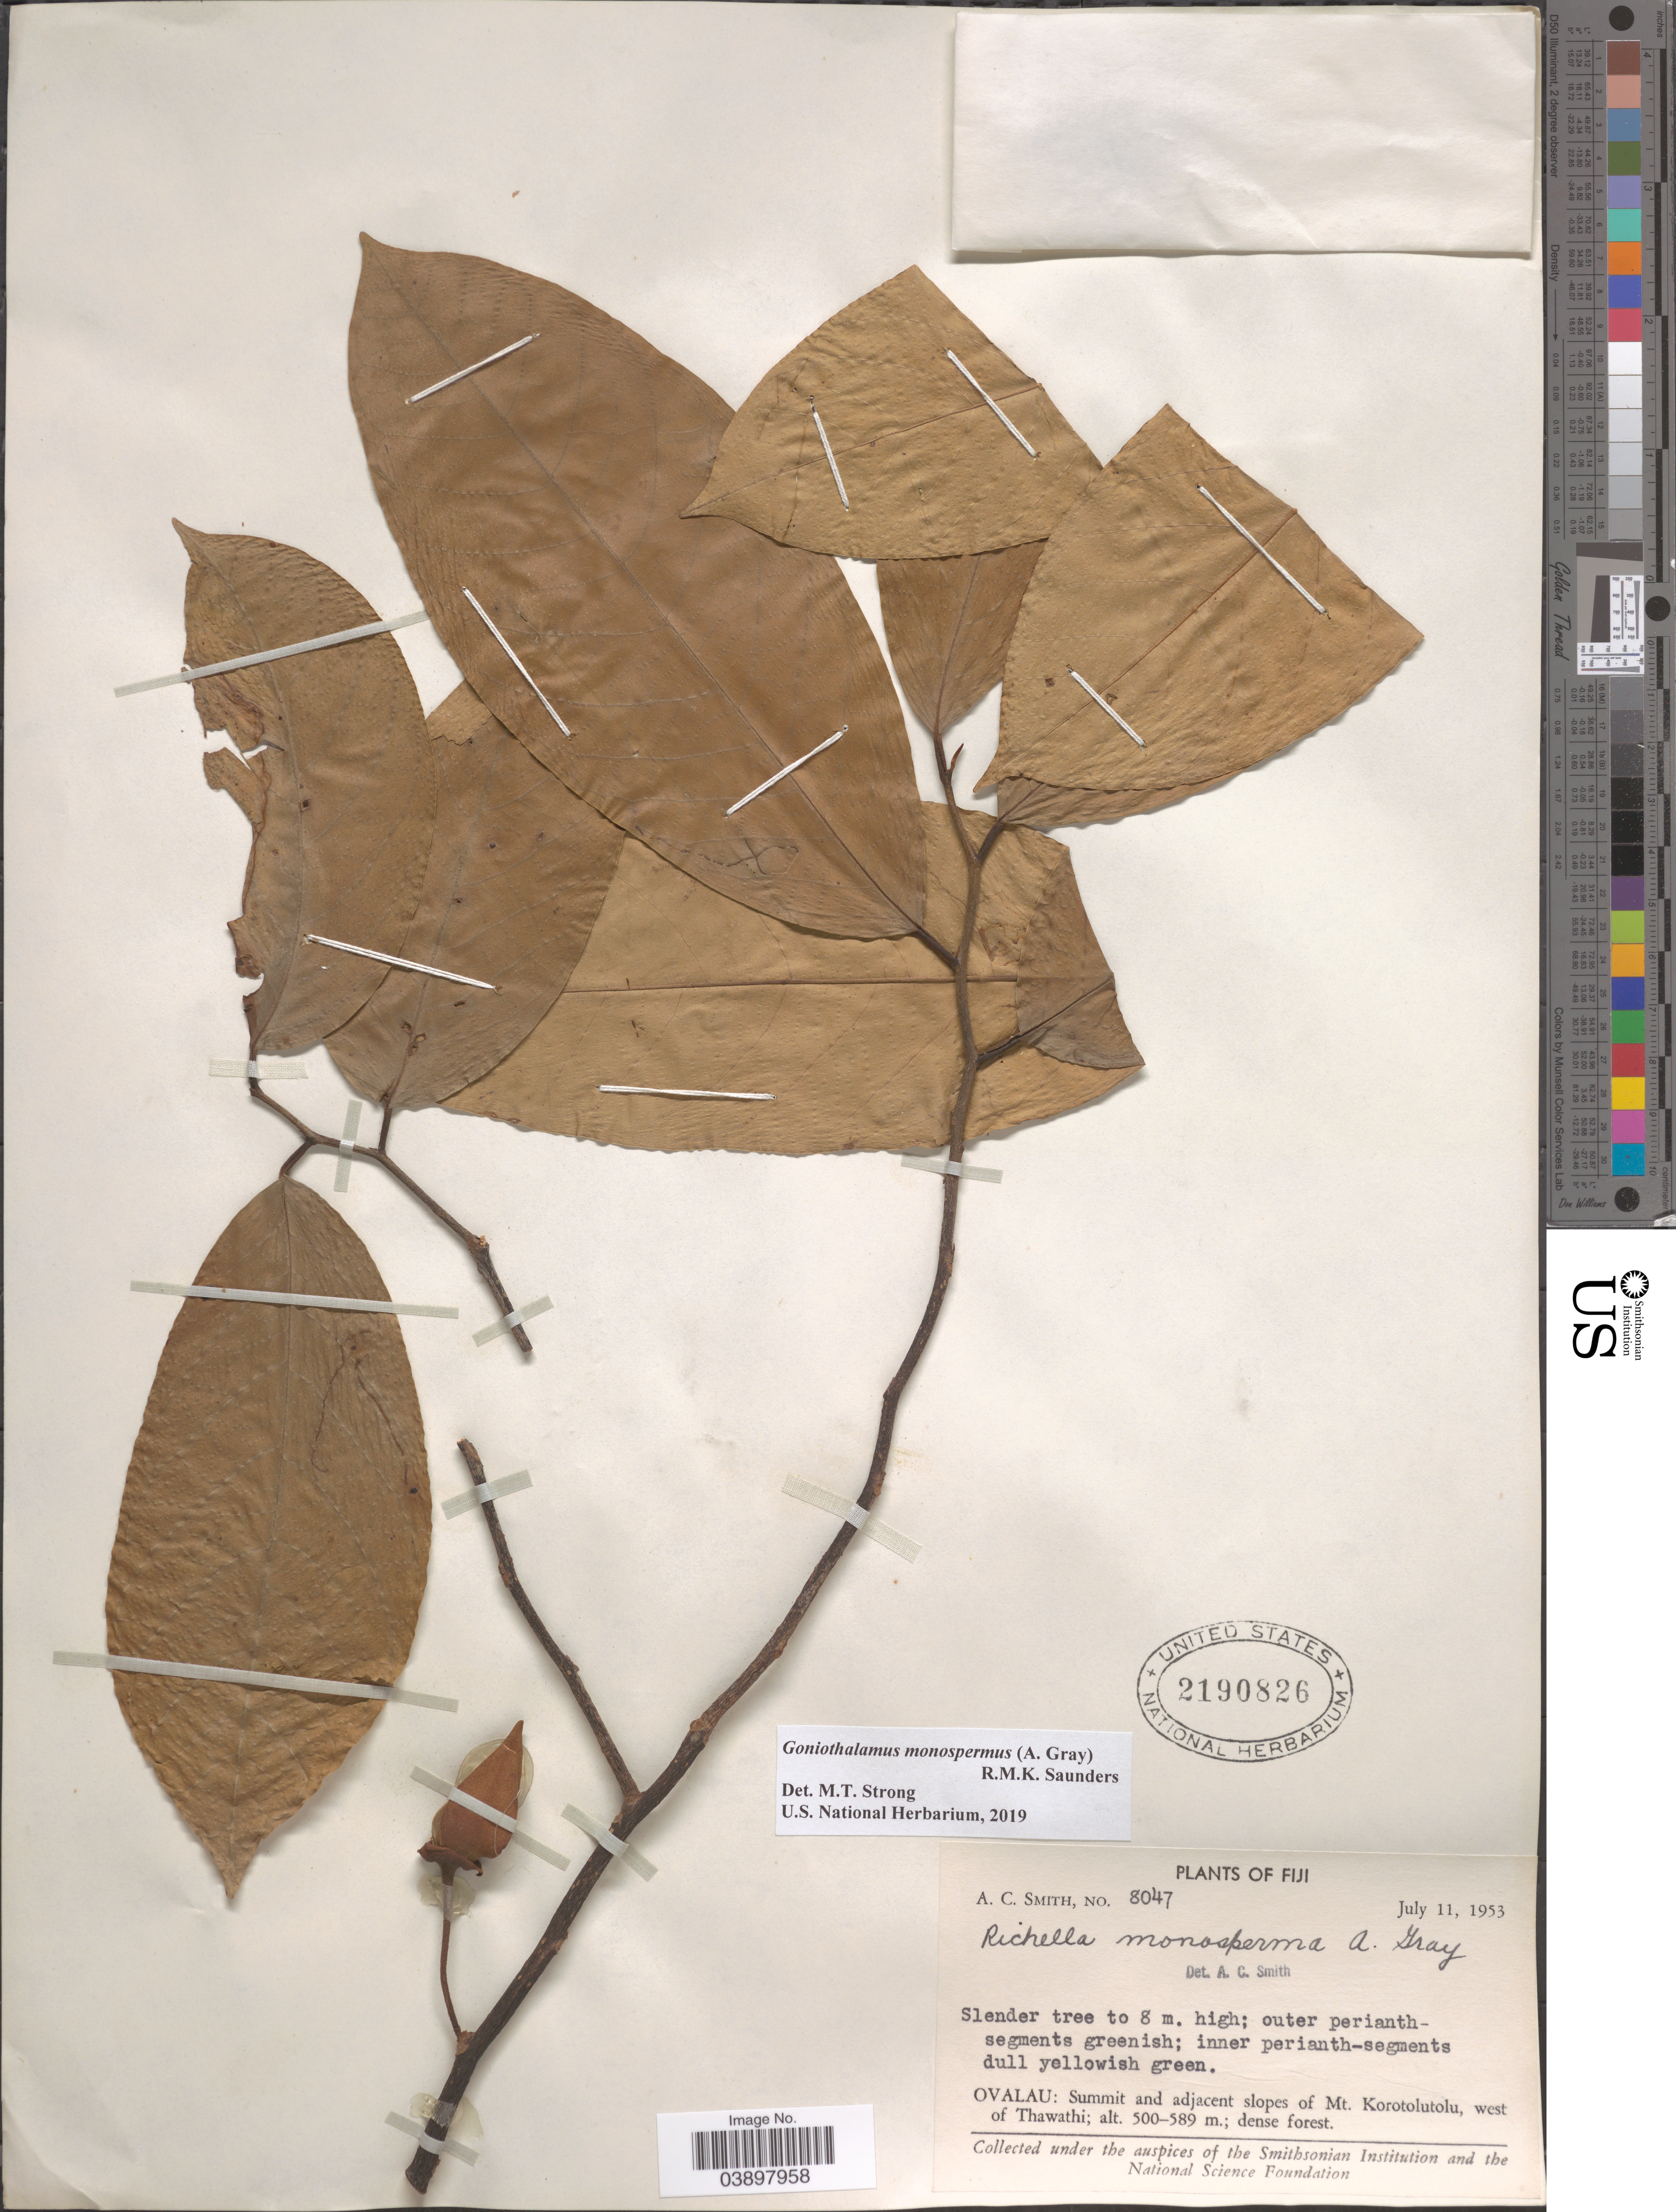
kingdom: Plantae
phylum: Tracheophyta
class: Magnoliopsida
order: Magnoliales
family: Annonaceae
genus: Goniothalamus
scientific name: Goniothalamus monospermus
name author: (A. Gray) R.M.K. Saunders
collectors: A. C. Smith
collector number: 8047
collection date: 1953-07-11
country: Fiji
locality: Ovalau: Summit and adjacent slopes of Mt. Korotolutolu, west of Thawathi.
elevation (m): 500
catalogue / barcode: US 2190826